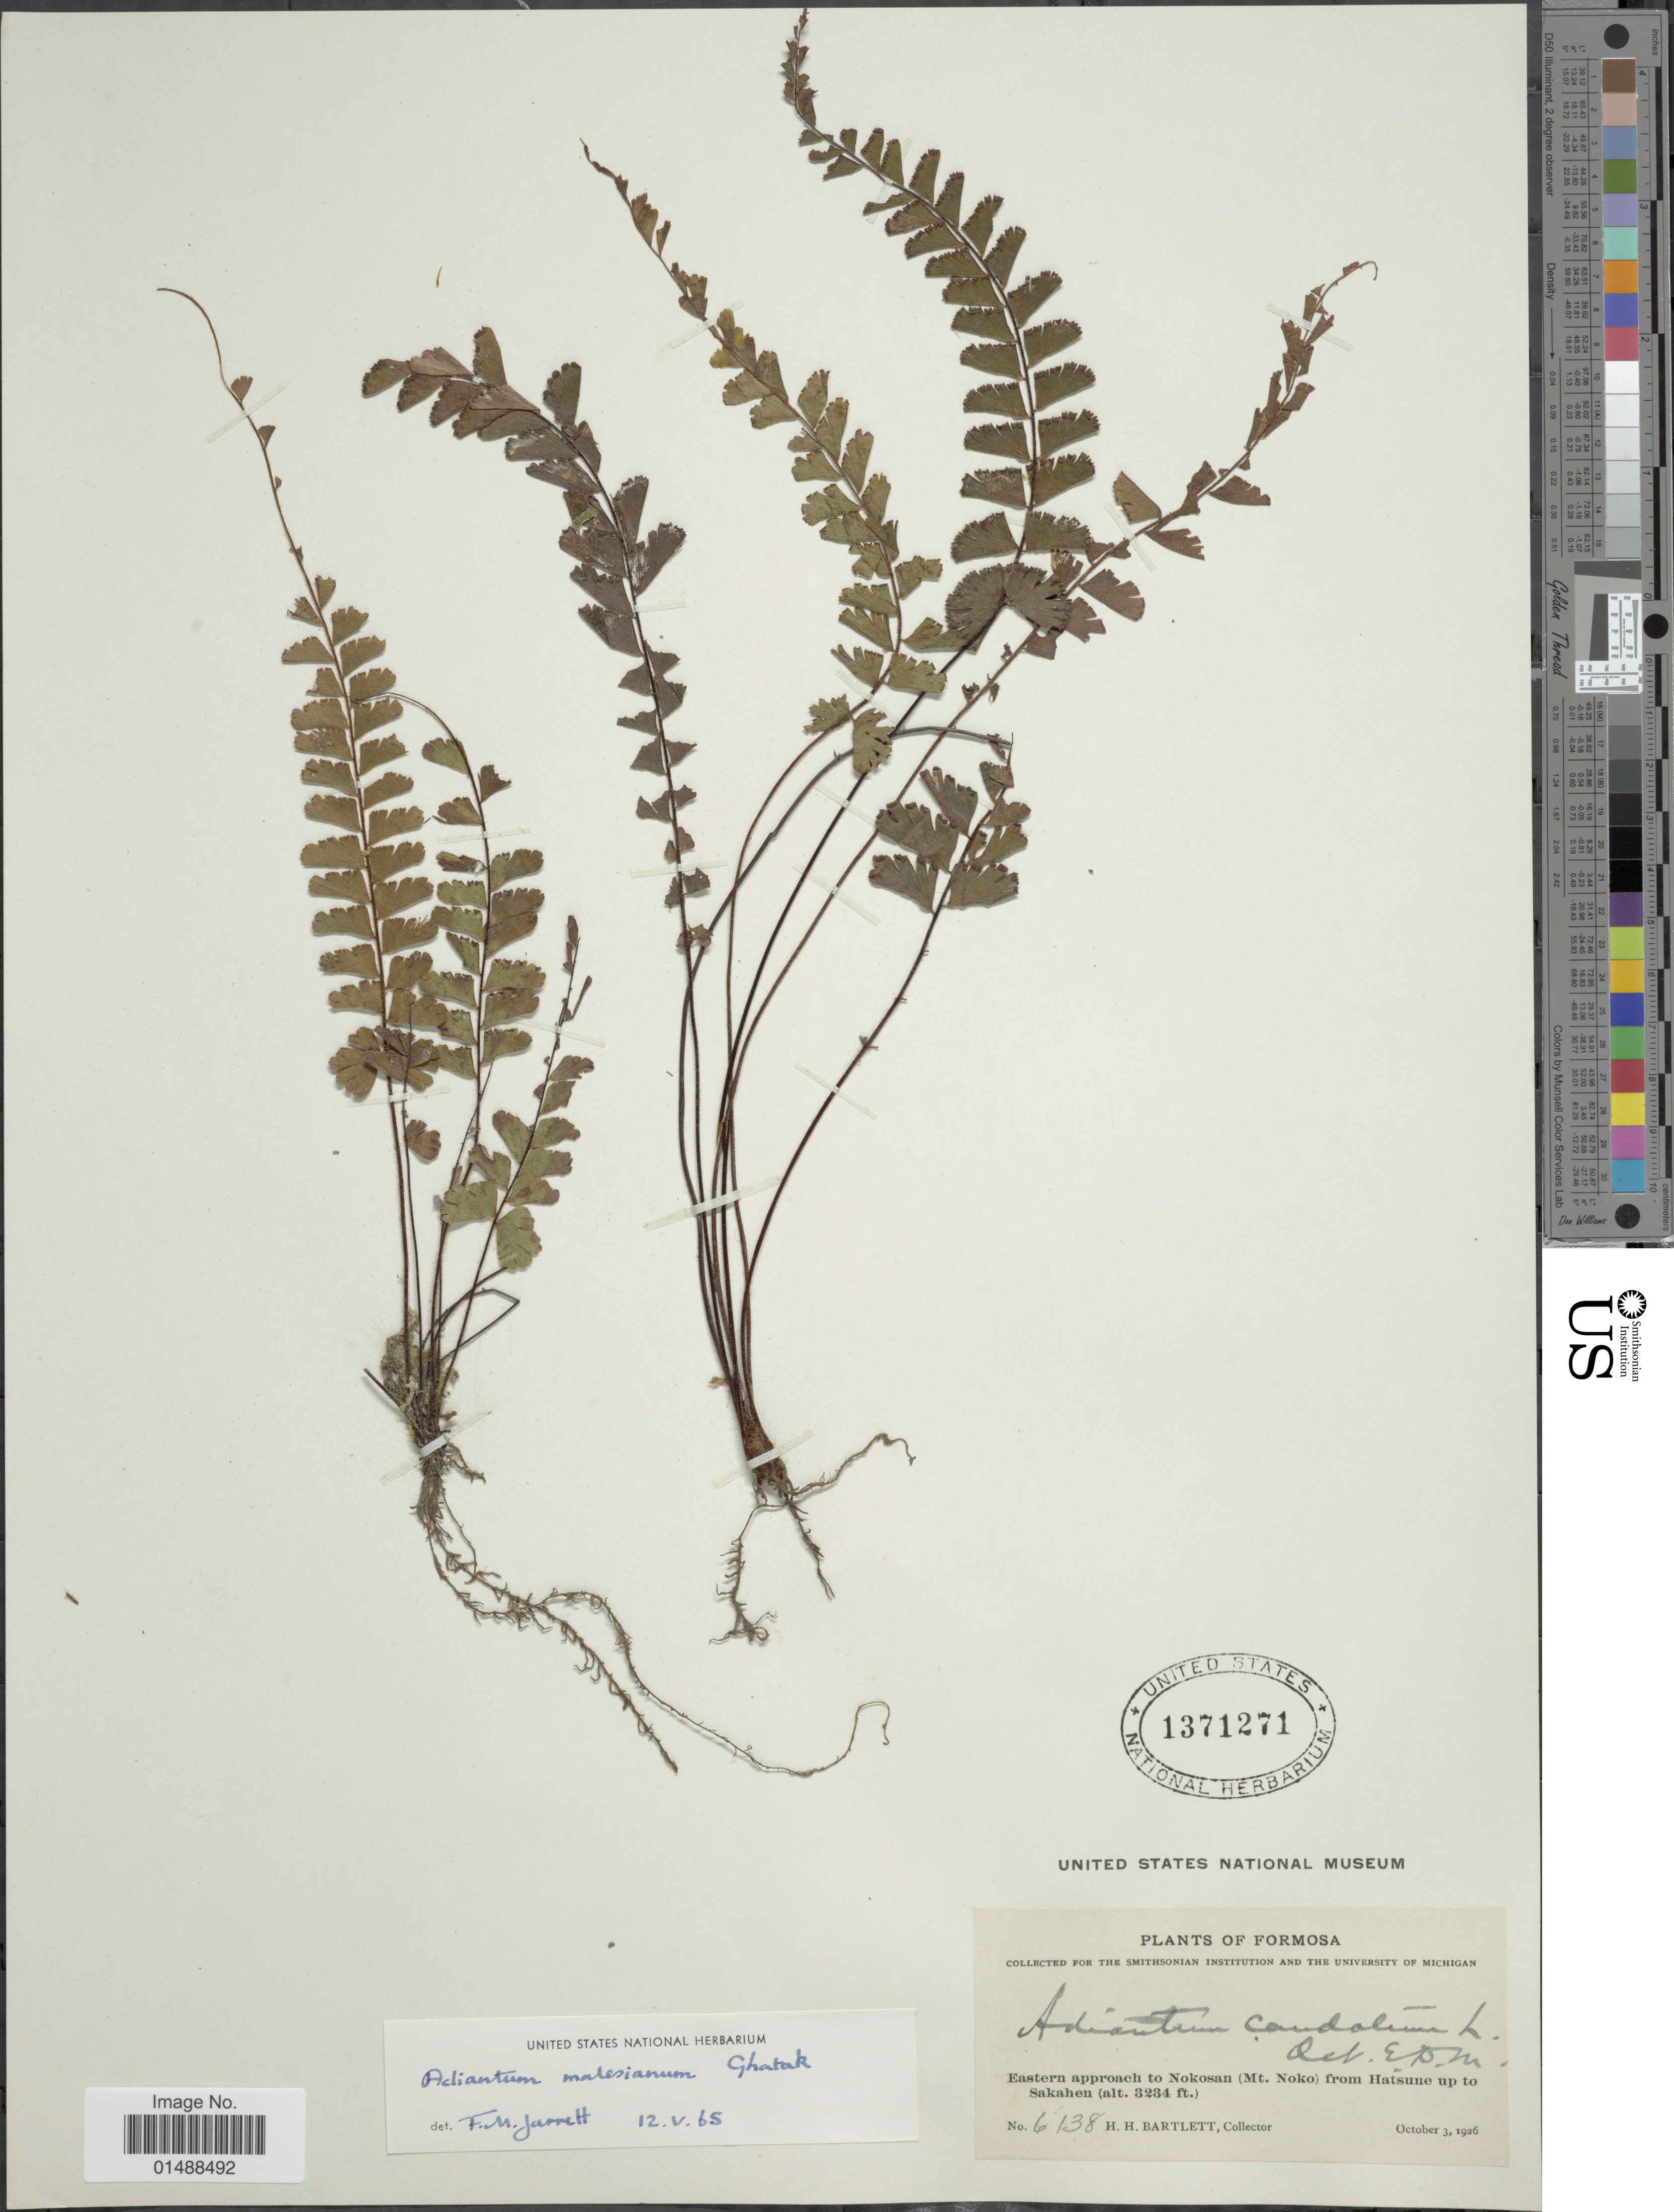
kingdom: Plantae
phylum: Tracheophyta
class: Polypodiopsida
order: Polypodiales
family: Pteridaceae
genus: Adiantum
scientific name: Adiantum malesianum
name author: J. Ghatak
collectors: H. H. Bartlett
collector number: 6138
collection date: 1926-10-03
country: Taiwan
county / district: Hualien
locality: Formosa, Eastern approach to Nokosan (Mt. Noko) from Hatsune up to Sakahen.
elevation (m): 986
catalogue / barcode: US 1371271